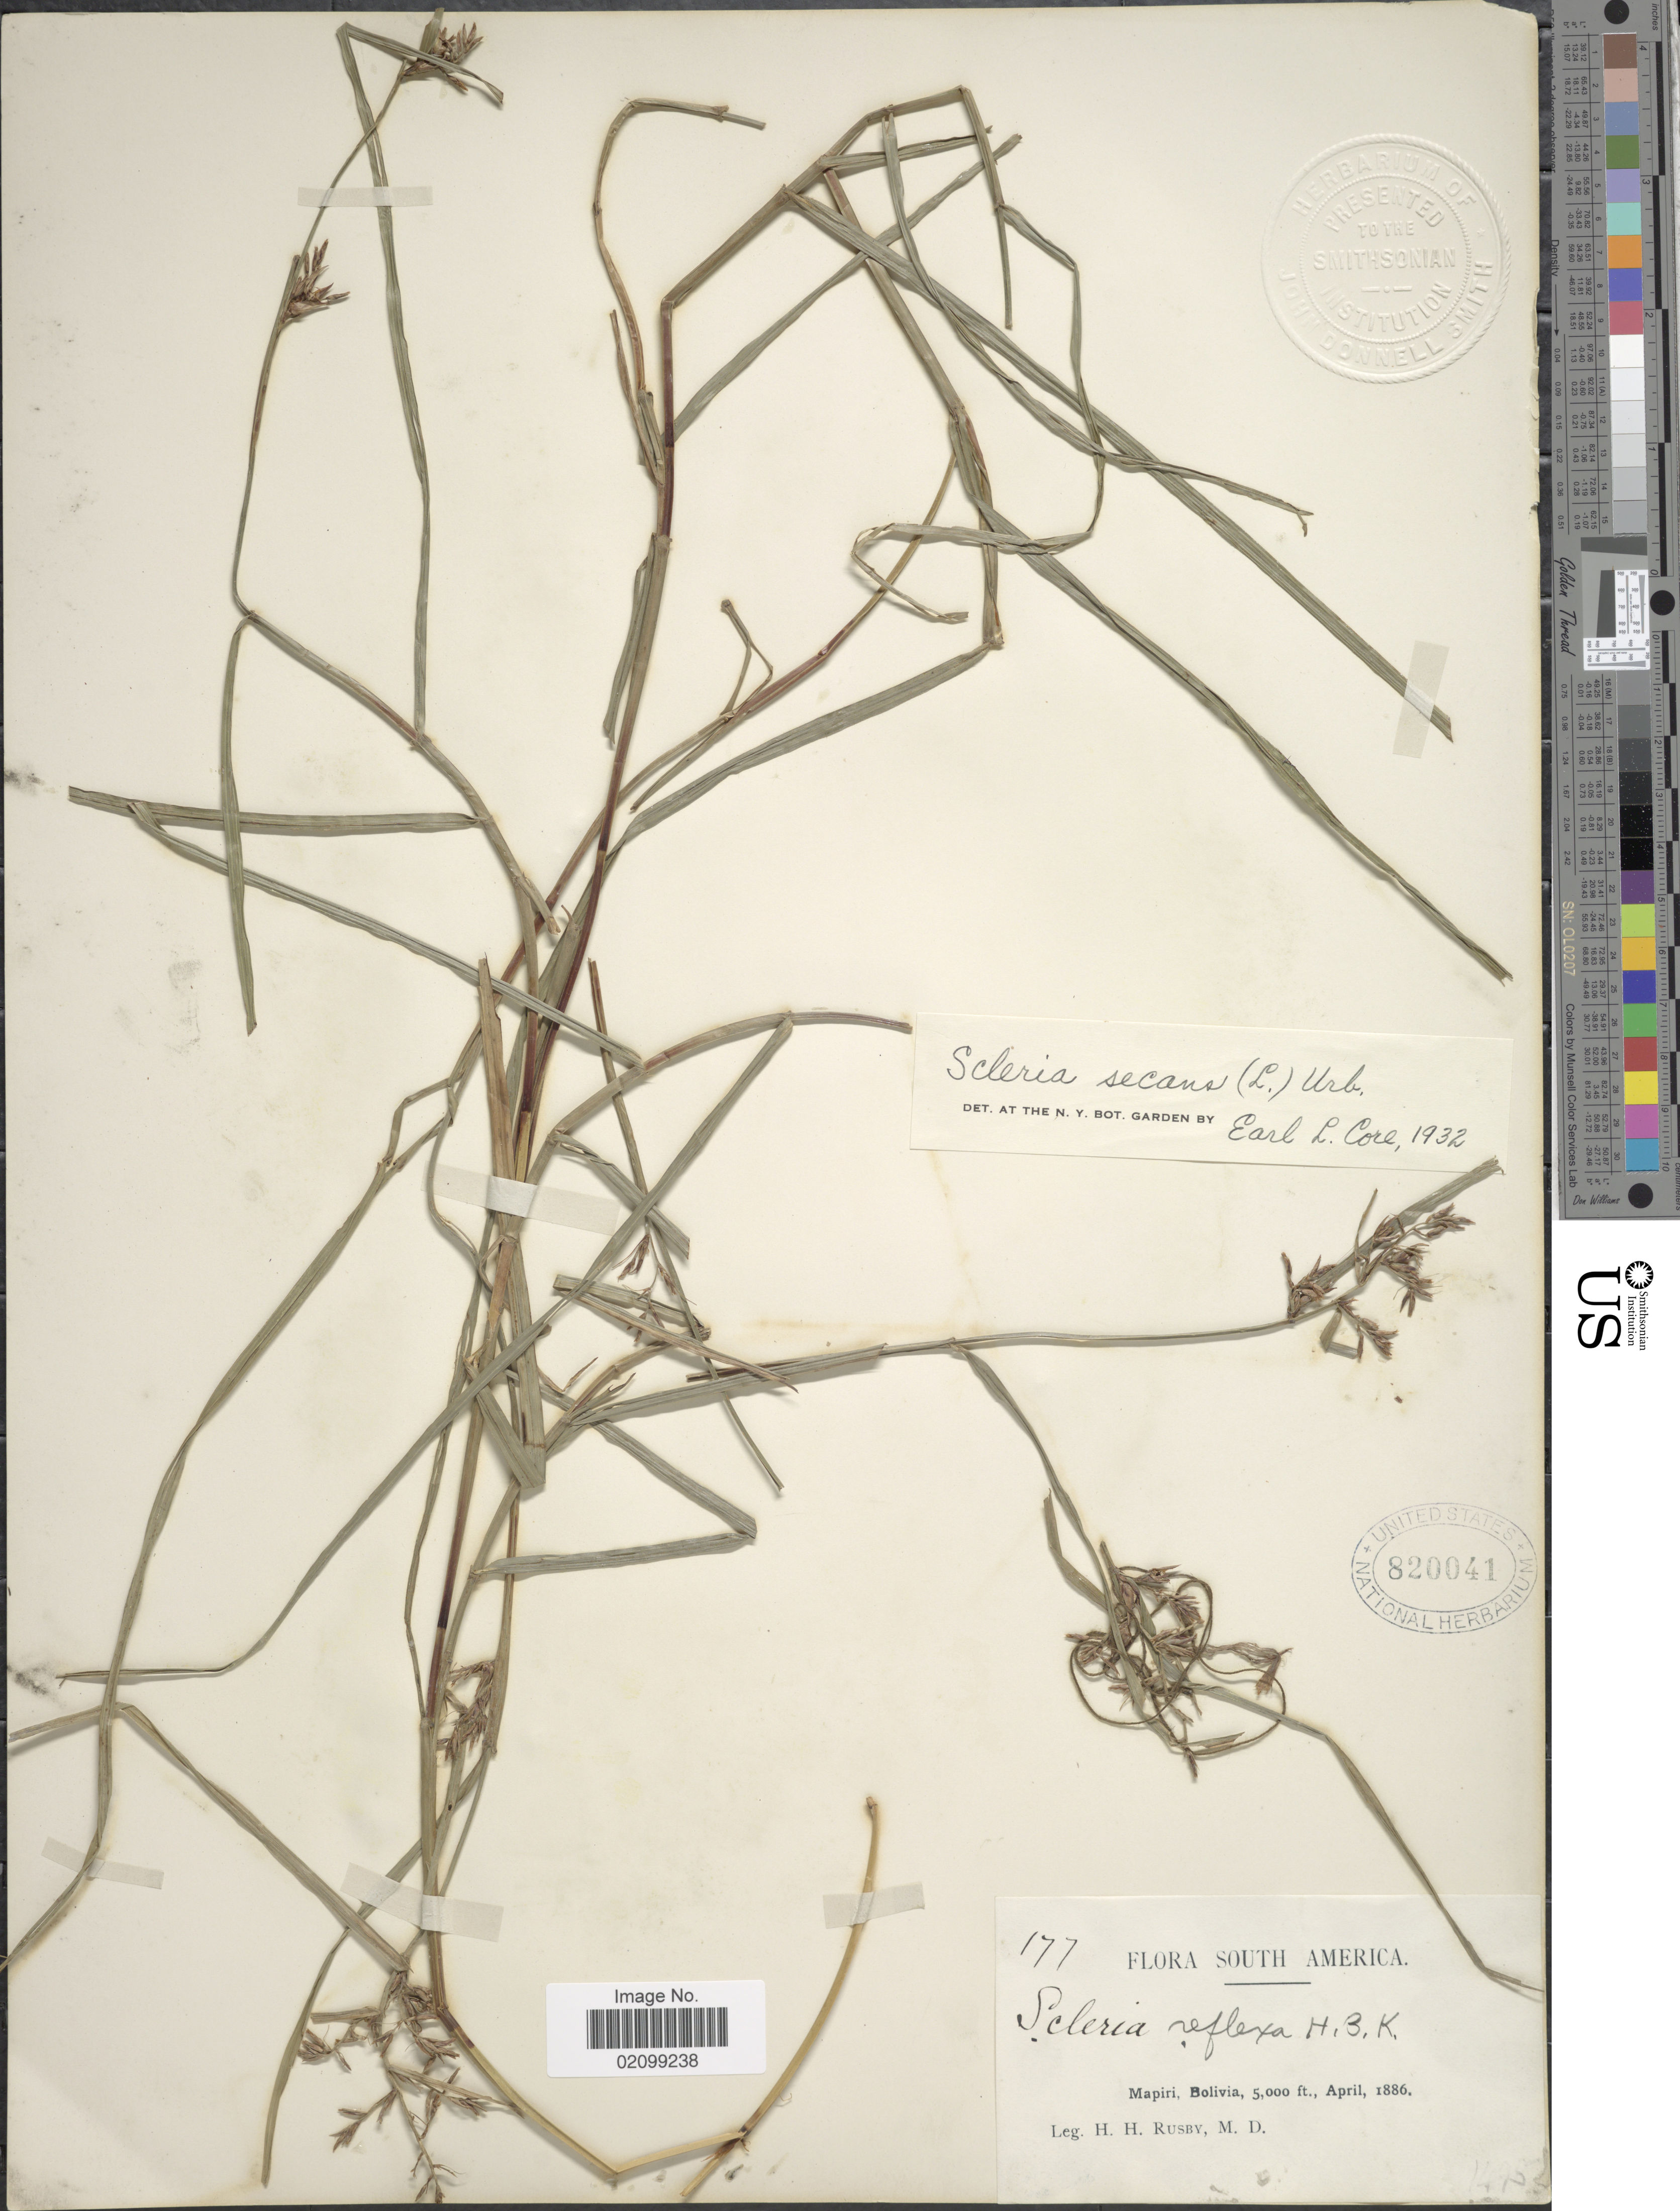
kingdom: Plantae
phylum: Tracheophyta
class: Liliopsida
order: Poales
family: Cyperaceae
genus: Scleria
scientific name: Scleria secans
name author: (L.) Urb.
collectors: H. H. Rusby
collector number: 177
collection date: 1886-04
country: Bolivia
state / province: La Páz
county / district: Larecaja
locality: Mapiri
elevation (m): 1524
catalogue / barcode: US 820041